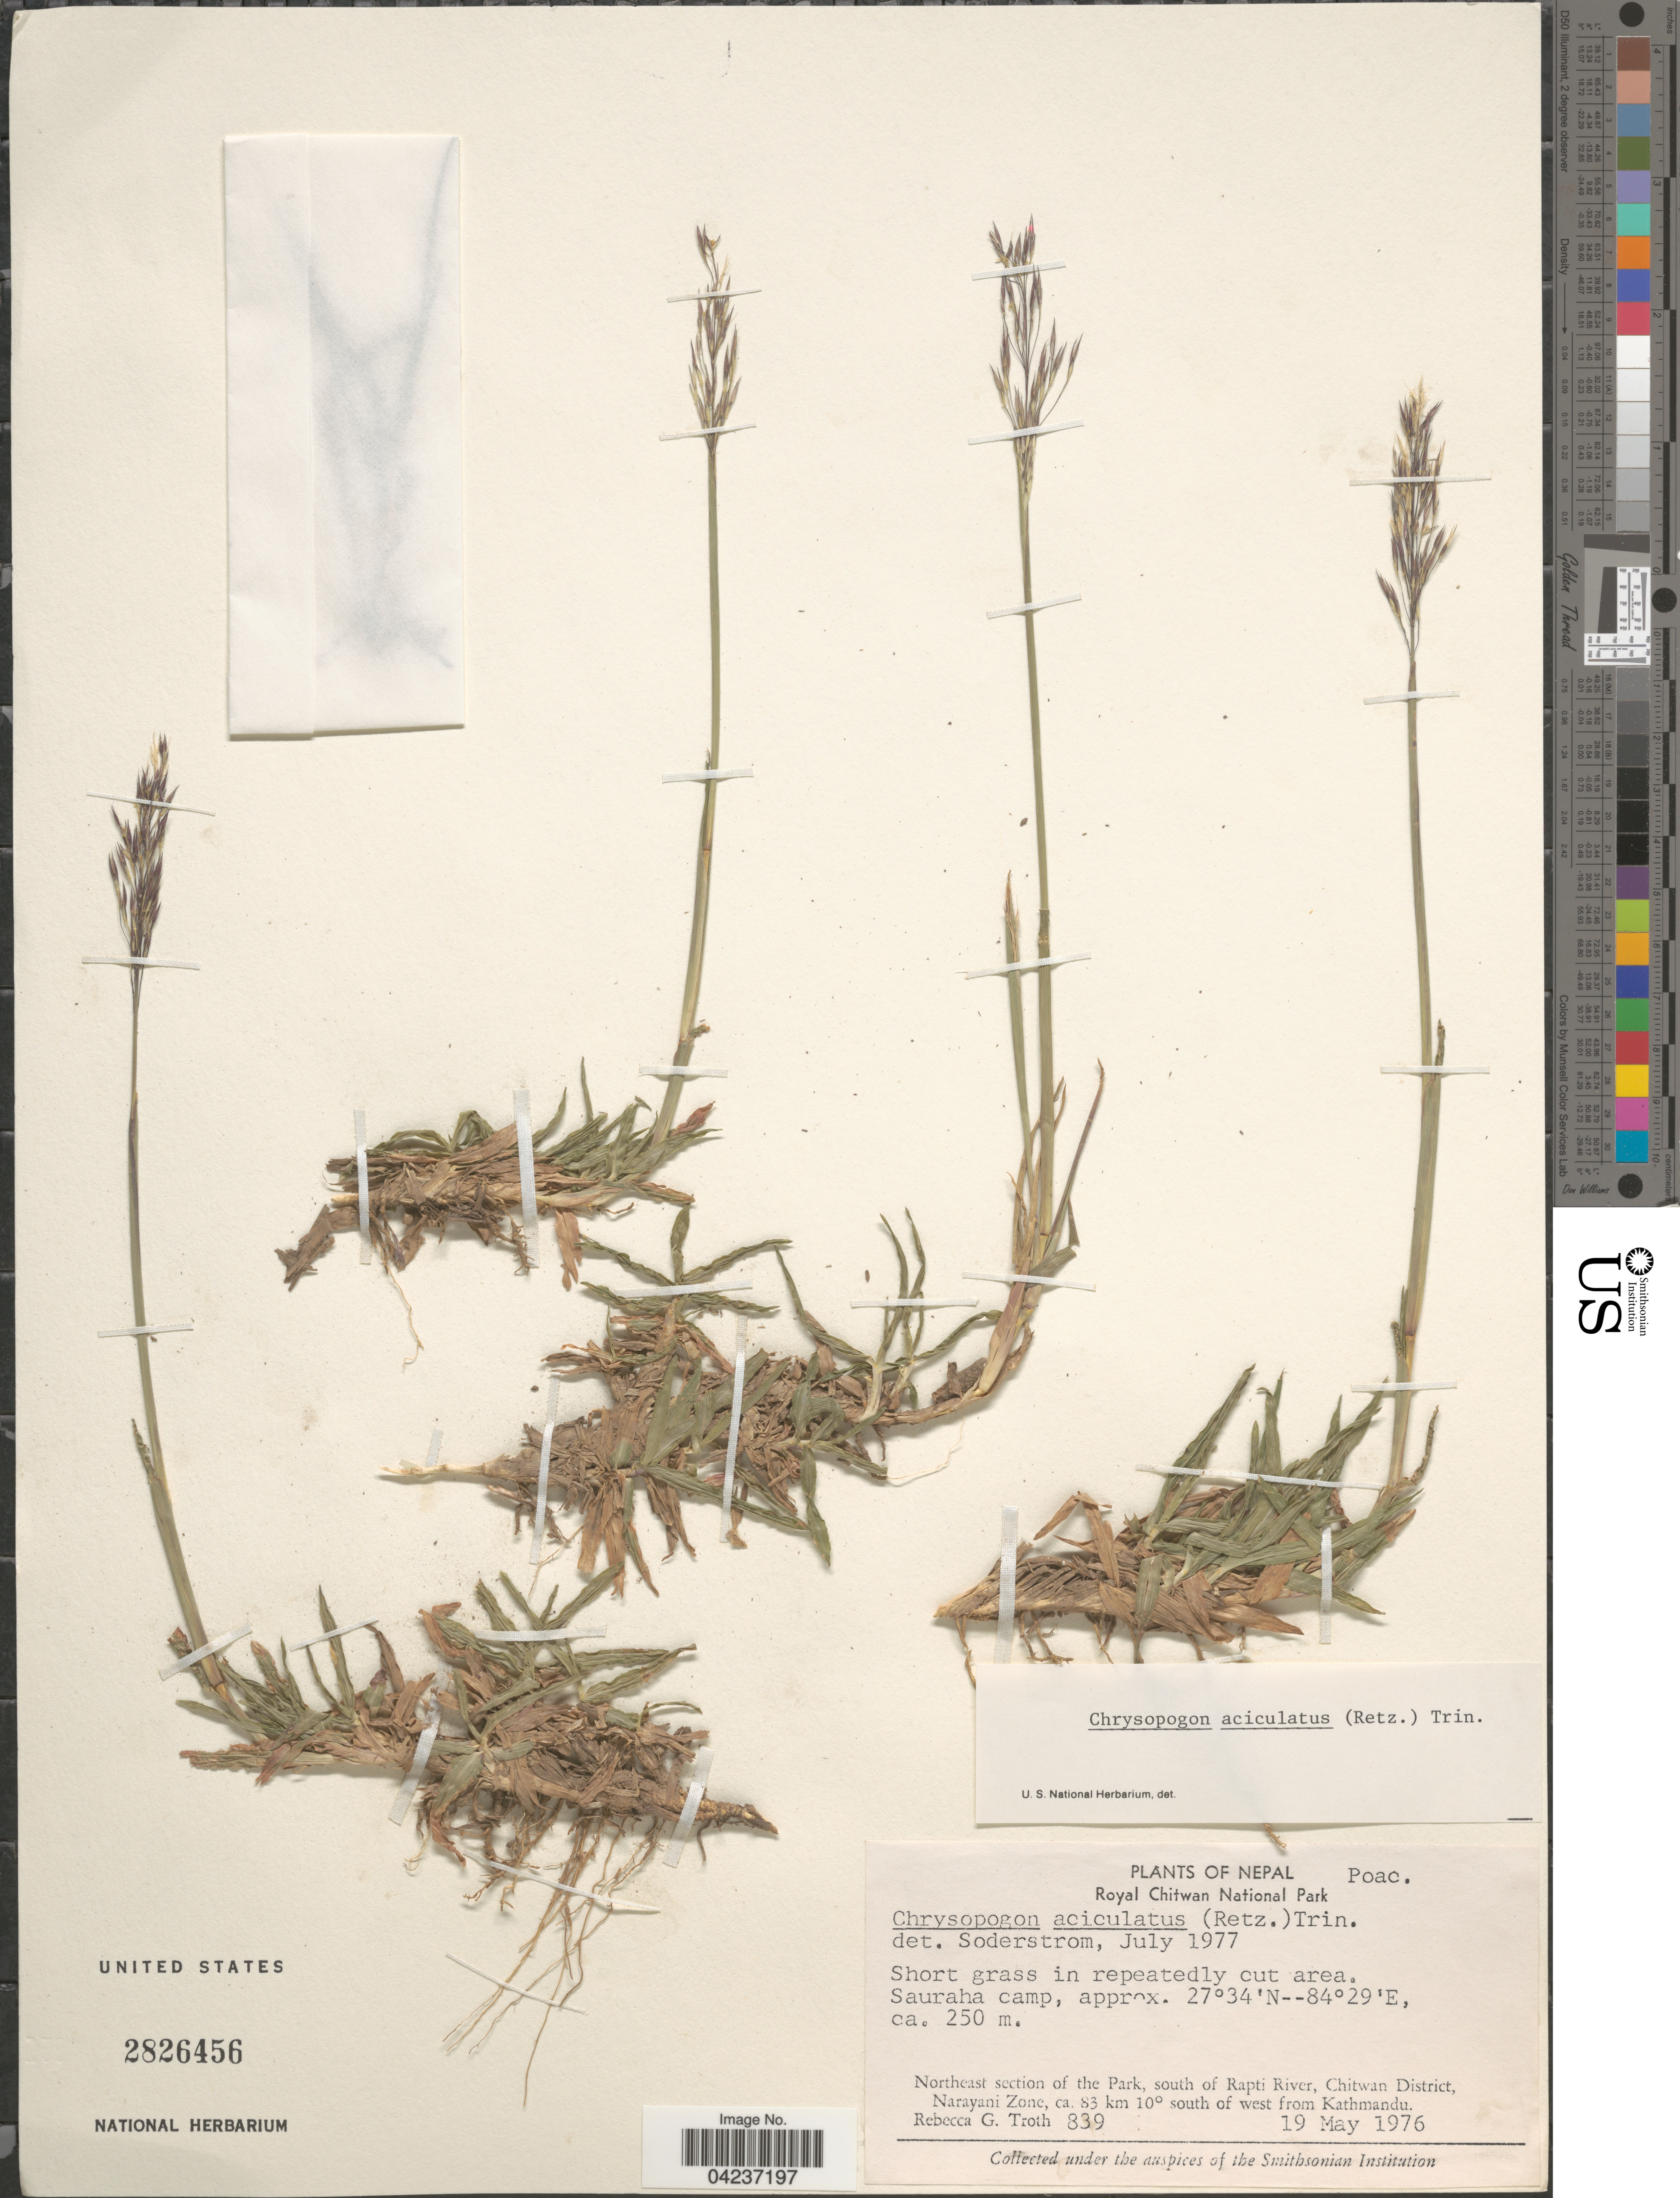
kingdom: Plantae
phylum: Tracheophyta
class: Liliopsida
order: Poales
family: Poaceae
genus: Chrysopogon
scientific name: Chrysopogon aciculatus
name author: (Retz.) Trin.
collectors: R. Troth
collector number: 839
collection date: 1976-05-19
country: Nepal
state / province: Narayani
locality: Royal Chitwan National Park. Short grass in repeatedly cut area. Sauraha camp. Northeast section of the Park, south of Rapti River, Chitwan District, Narayani Zone, ca. 83 km 10° south of west from Kathmandu.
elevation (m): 250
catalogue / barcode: US 2826456